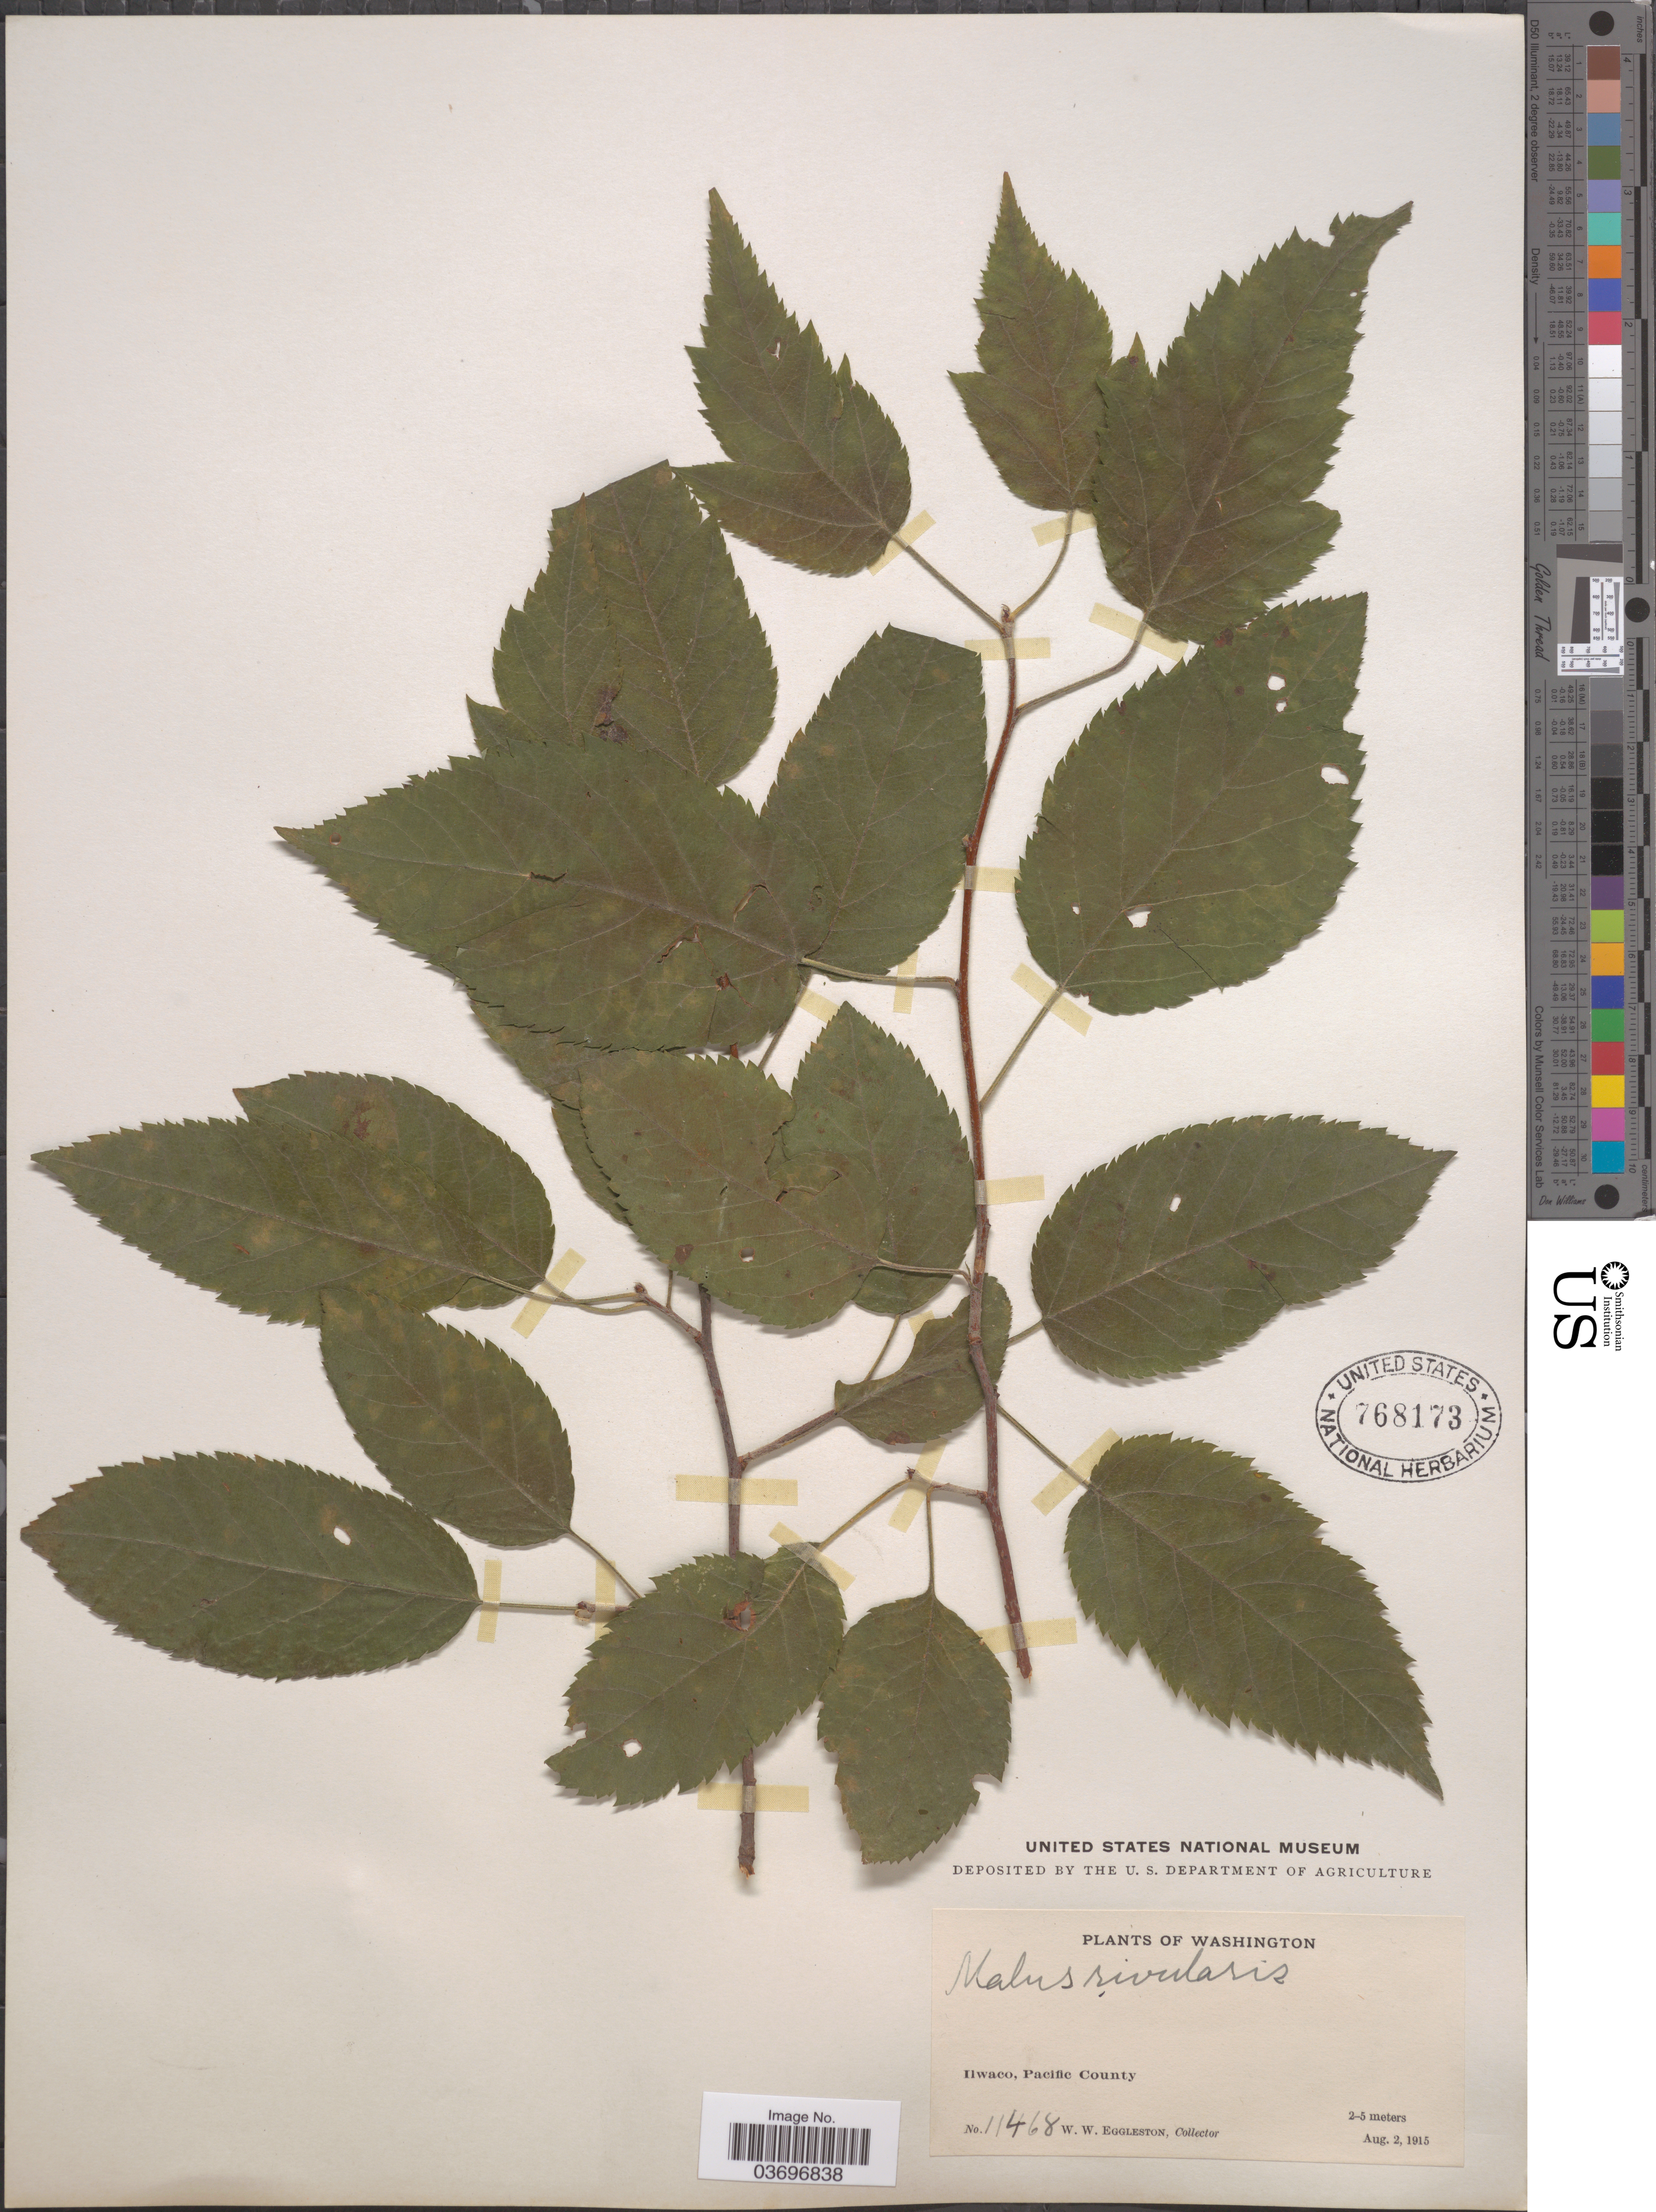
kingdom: Plantae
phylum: Tracheophyta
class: Magnoliopsida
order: Rosales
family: Rosaceae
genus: Malus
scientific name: Malus fusca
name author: (Raf.) C.K. Schneid.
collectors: W. W. Eggleston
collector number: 11468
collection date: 1915-08-02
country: United States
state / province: Washington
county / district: Pacific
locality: Ilwaco, Pacific County.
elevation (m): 2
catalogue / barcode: US 768173